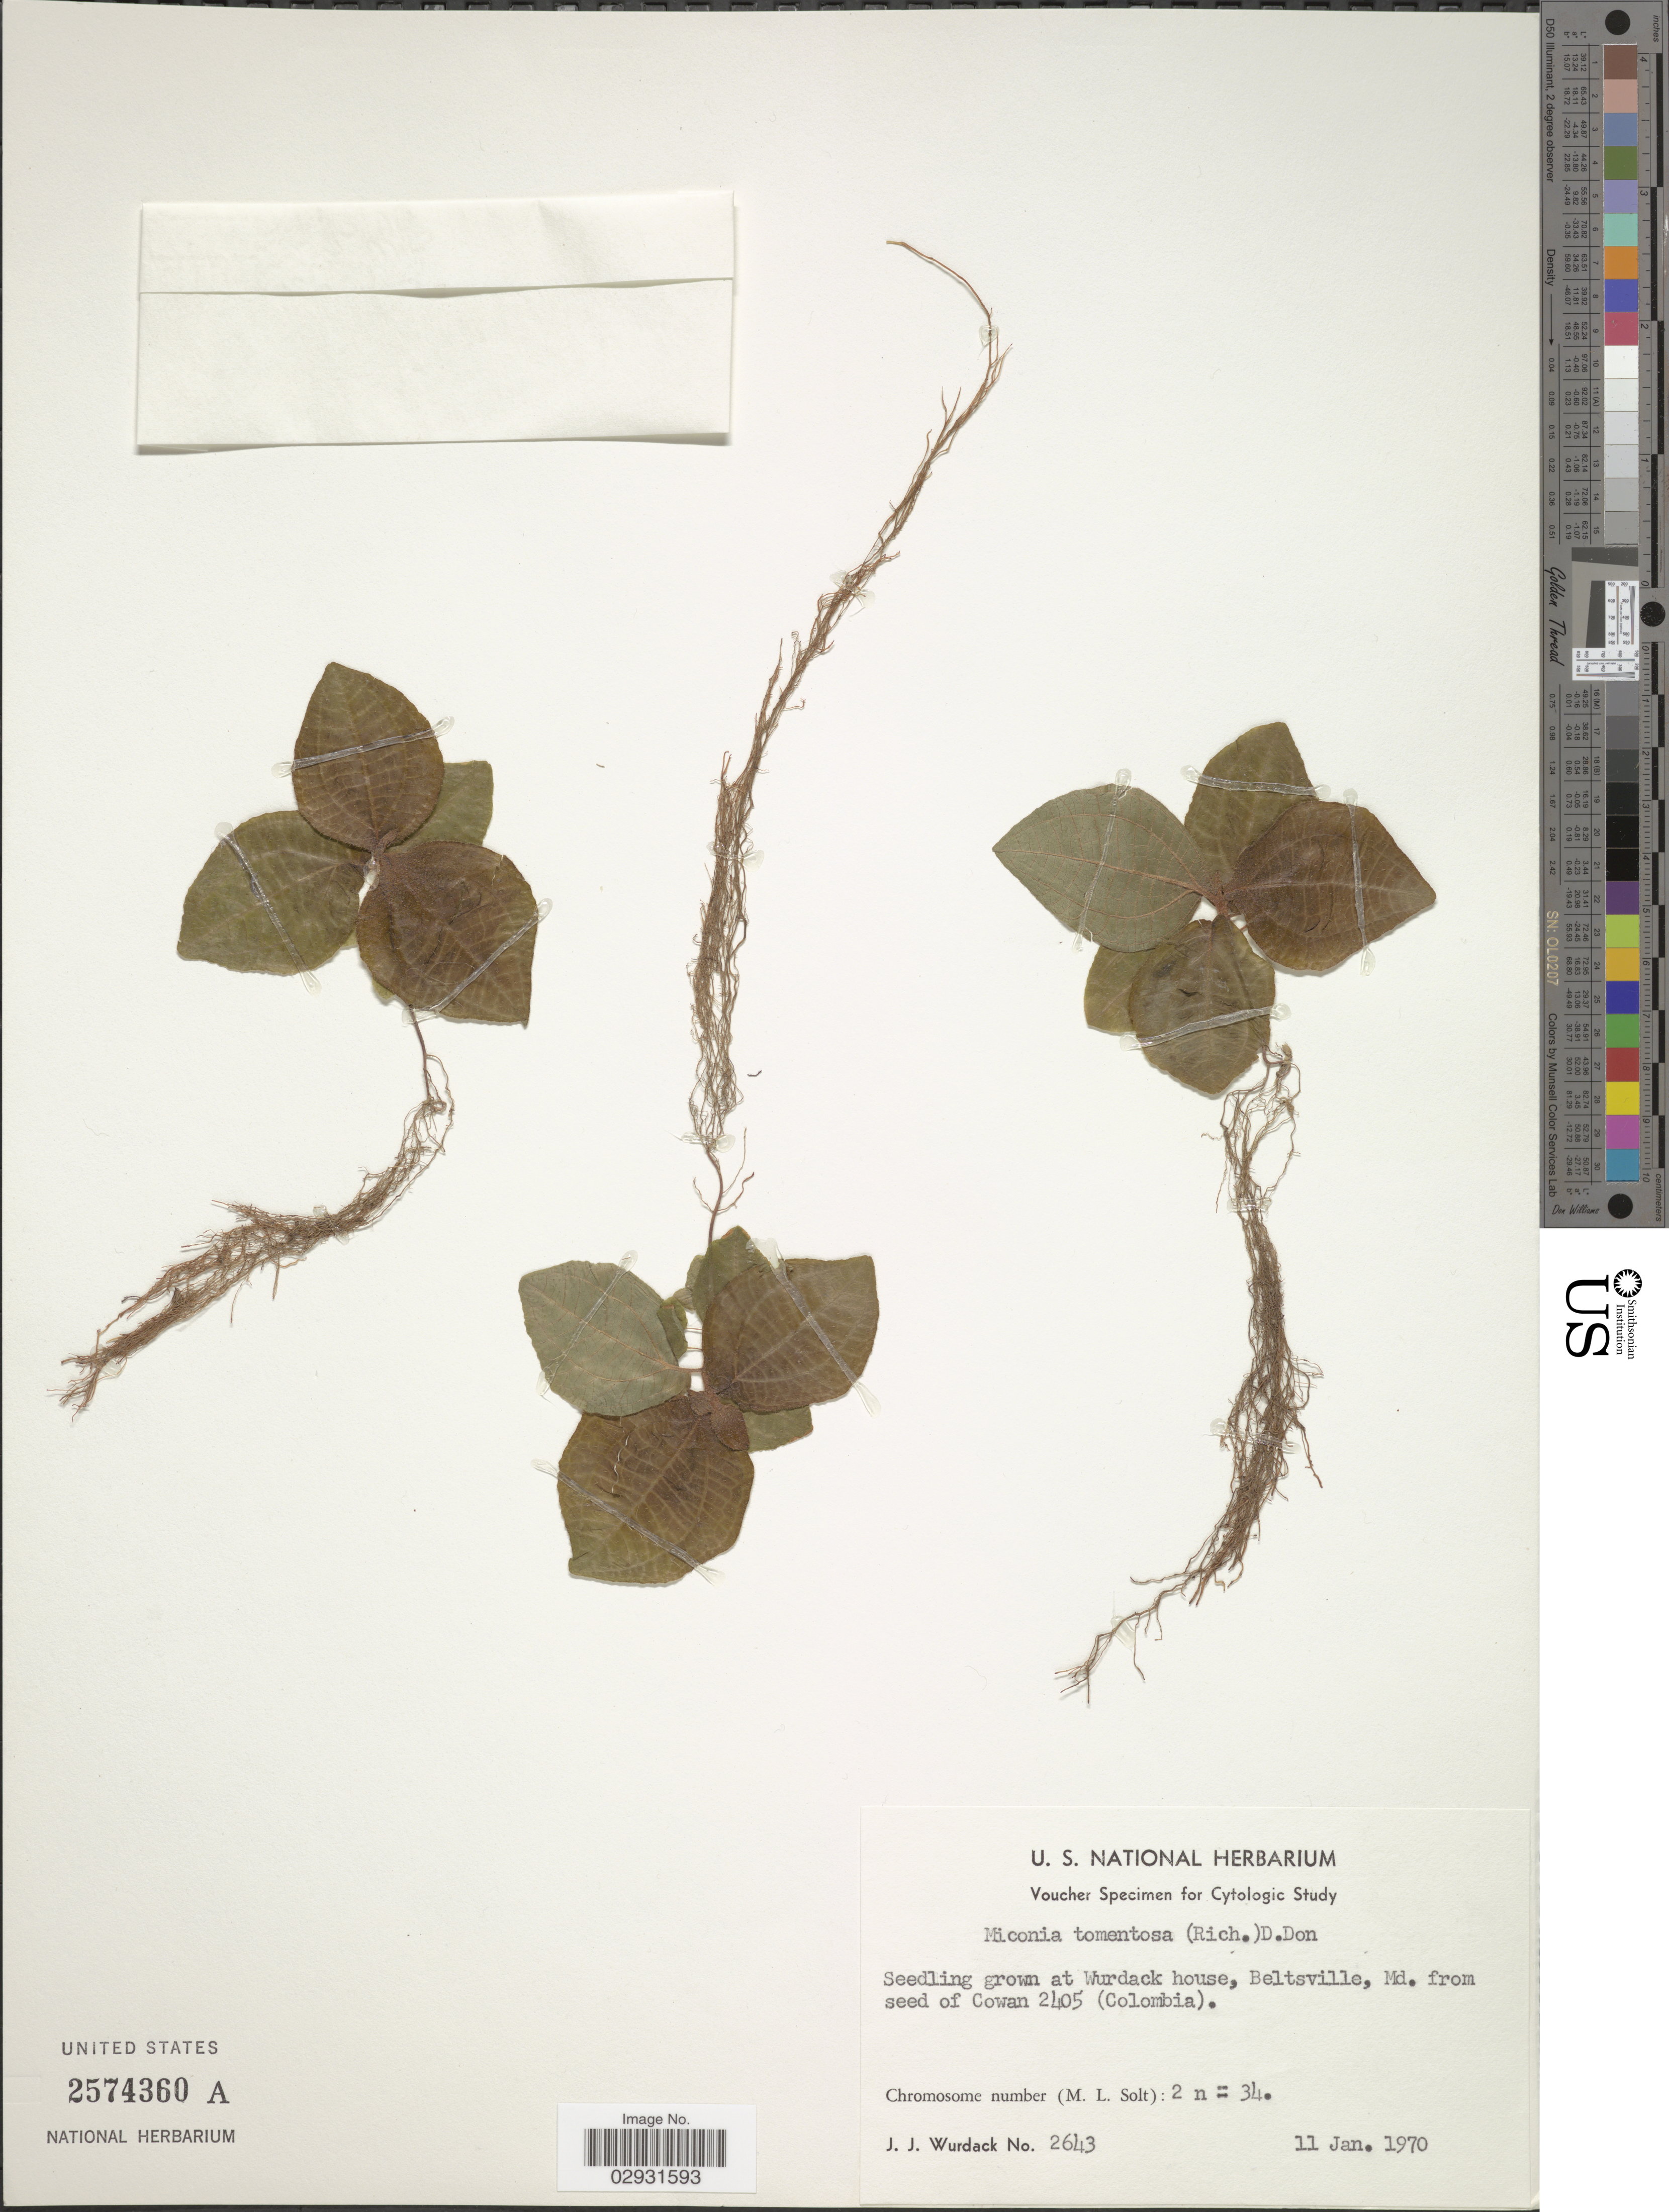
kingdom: Plantae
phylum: Tracheophyta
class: Magnoliopsida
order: Myrtales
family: Melastomataceae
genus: Miconia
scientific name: Miconia tomentosa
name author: (Rich.) D. Don ex DC.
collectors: J. J. Wurdack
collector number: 2643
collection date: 1970-01-11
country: United States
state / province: Maryland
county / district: Prince George's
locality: Seedling grown at Wurdack house, Beltsville.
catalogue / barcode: US 2574360A